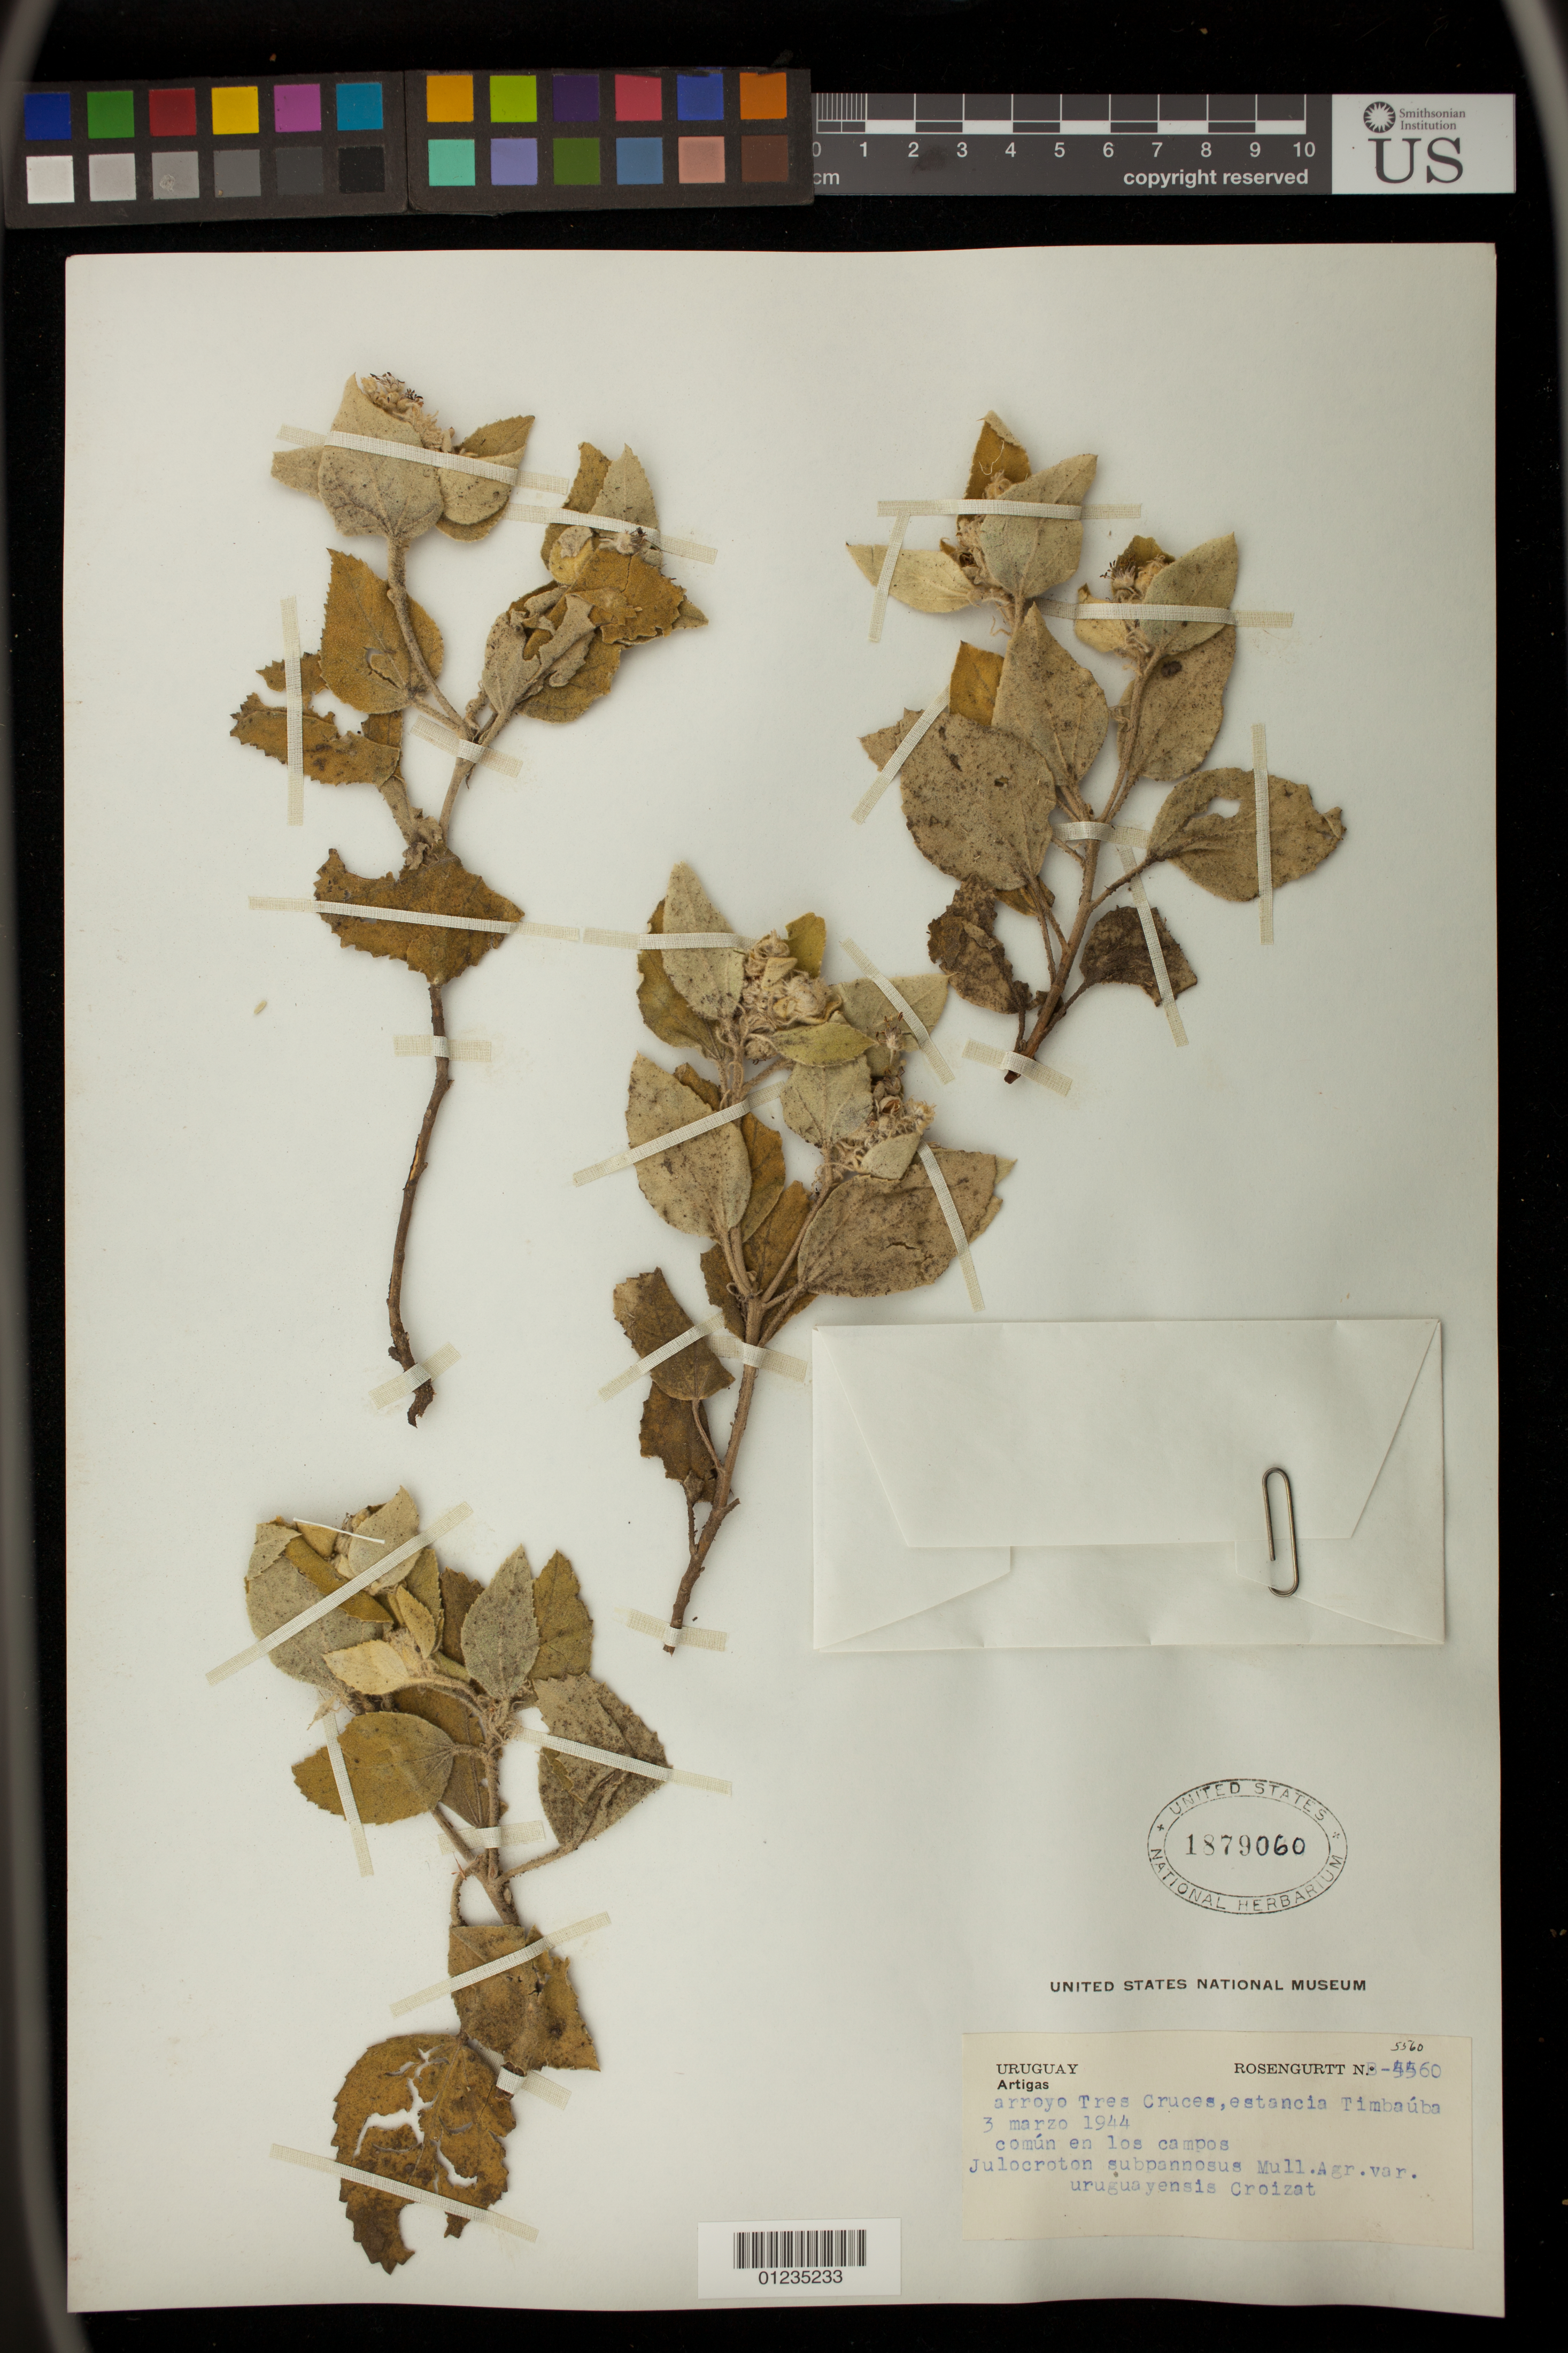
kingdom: Plantae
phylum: Tracheophyta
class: Magnoliopsida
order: Malpighiales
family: Euphorbiaceae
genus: Julocroton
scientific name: Julocroton subpannosus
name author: Müll. Arg.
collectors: B. Rosengurtt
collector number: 5560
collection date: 1944-03-03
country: Uruguay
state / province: Artigas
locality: Uruguay.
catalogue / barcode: US 1879060